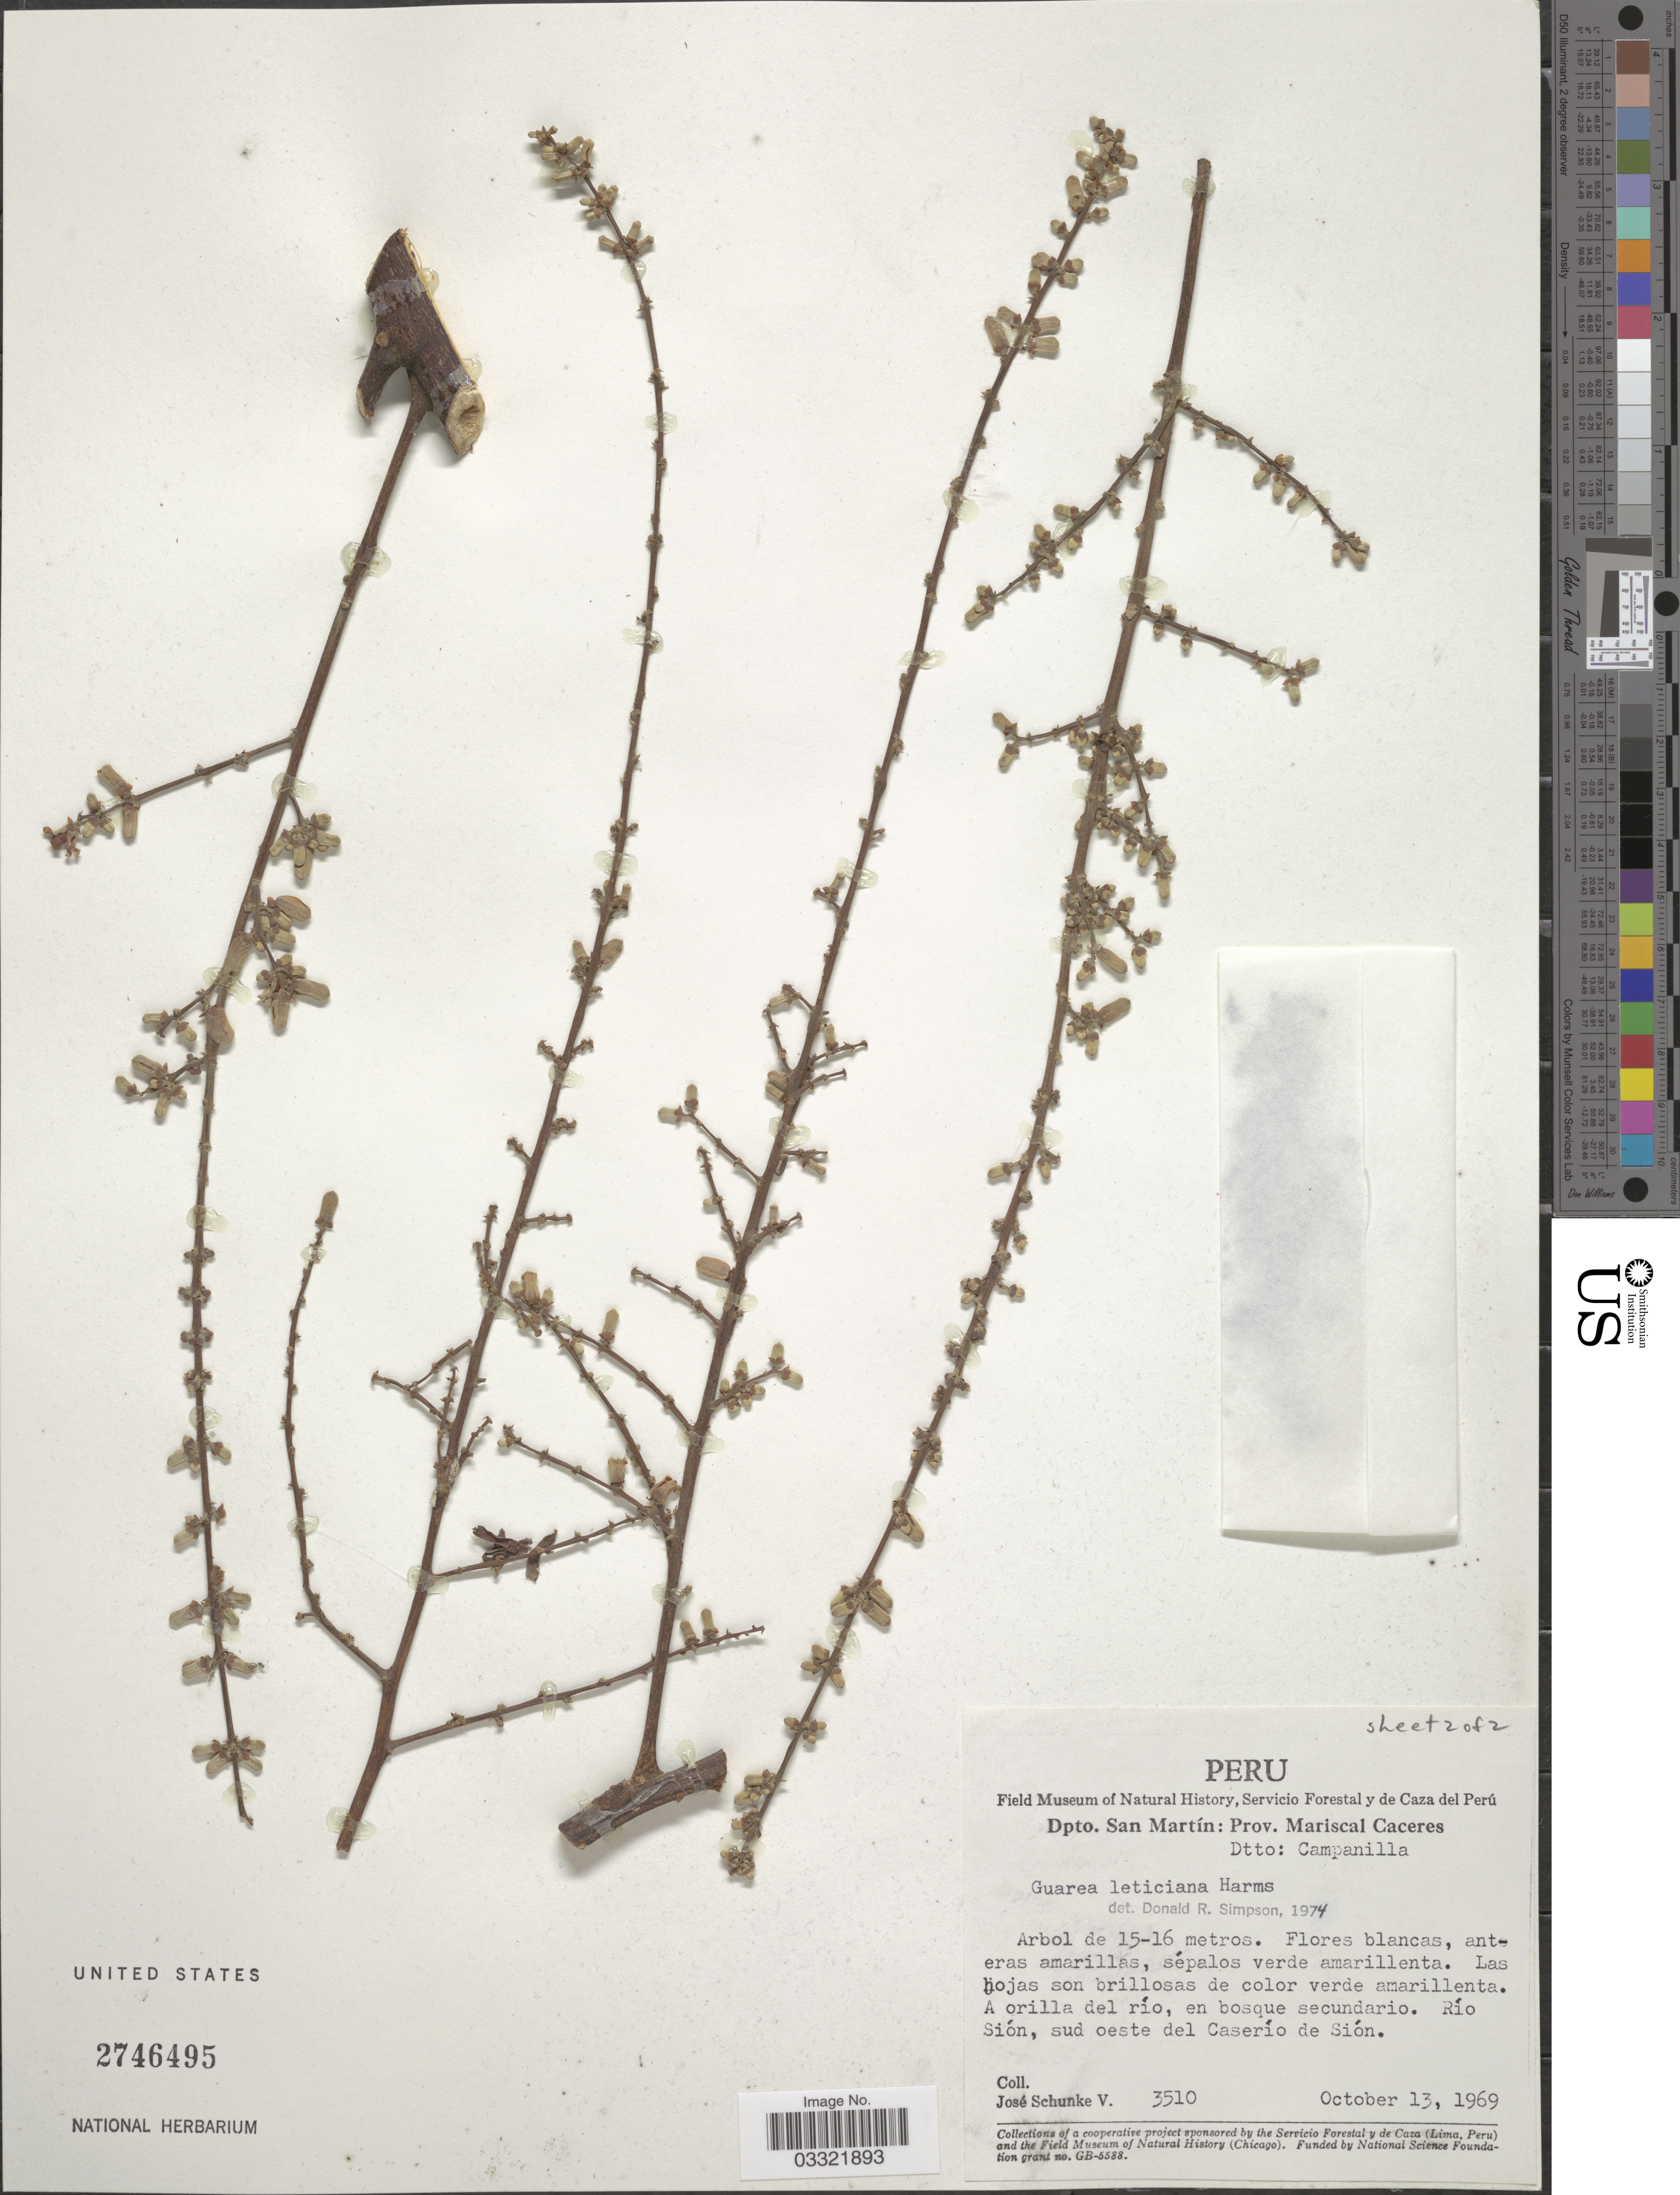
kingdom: Plantae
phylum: Tracheophyta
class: Magnoliopsida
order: Sapindales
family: Meliaceae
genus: Guarea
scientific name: Guarea sp.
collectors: J. Schunke Vigo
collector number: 3510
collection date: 1969-10-13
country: Peru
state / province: San Martín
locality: Dpto. San Martín: Prov. Mariscal Caceres. Dtto: Campanilla. Río Sión, sud oeste del Caserío de Sión.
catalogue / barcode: US 2746495